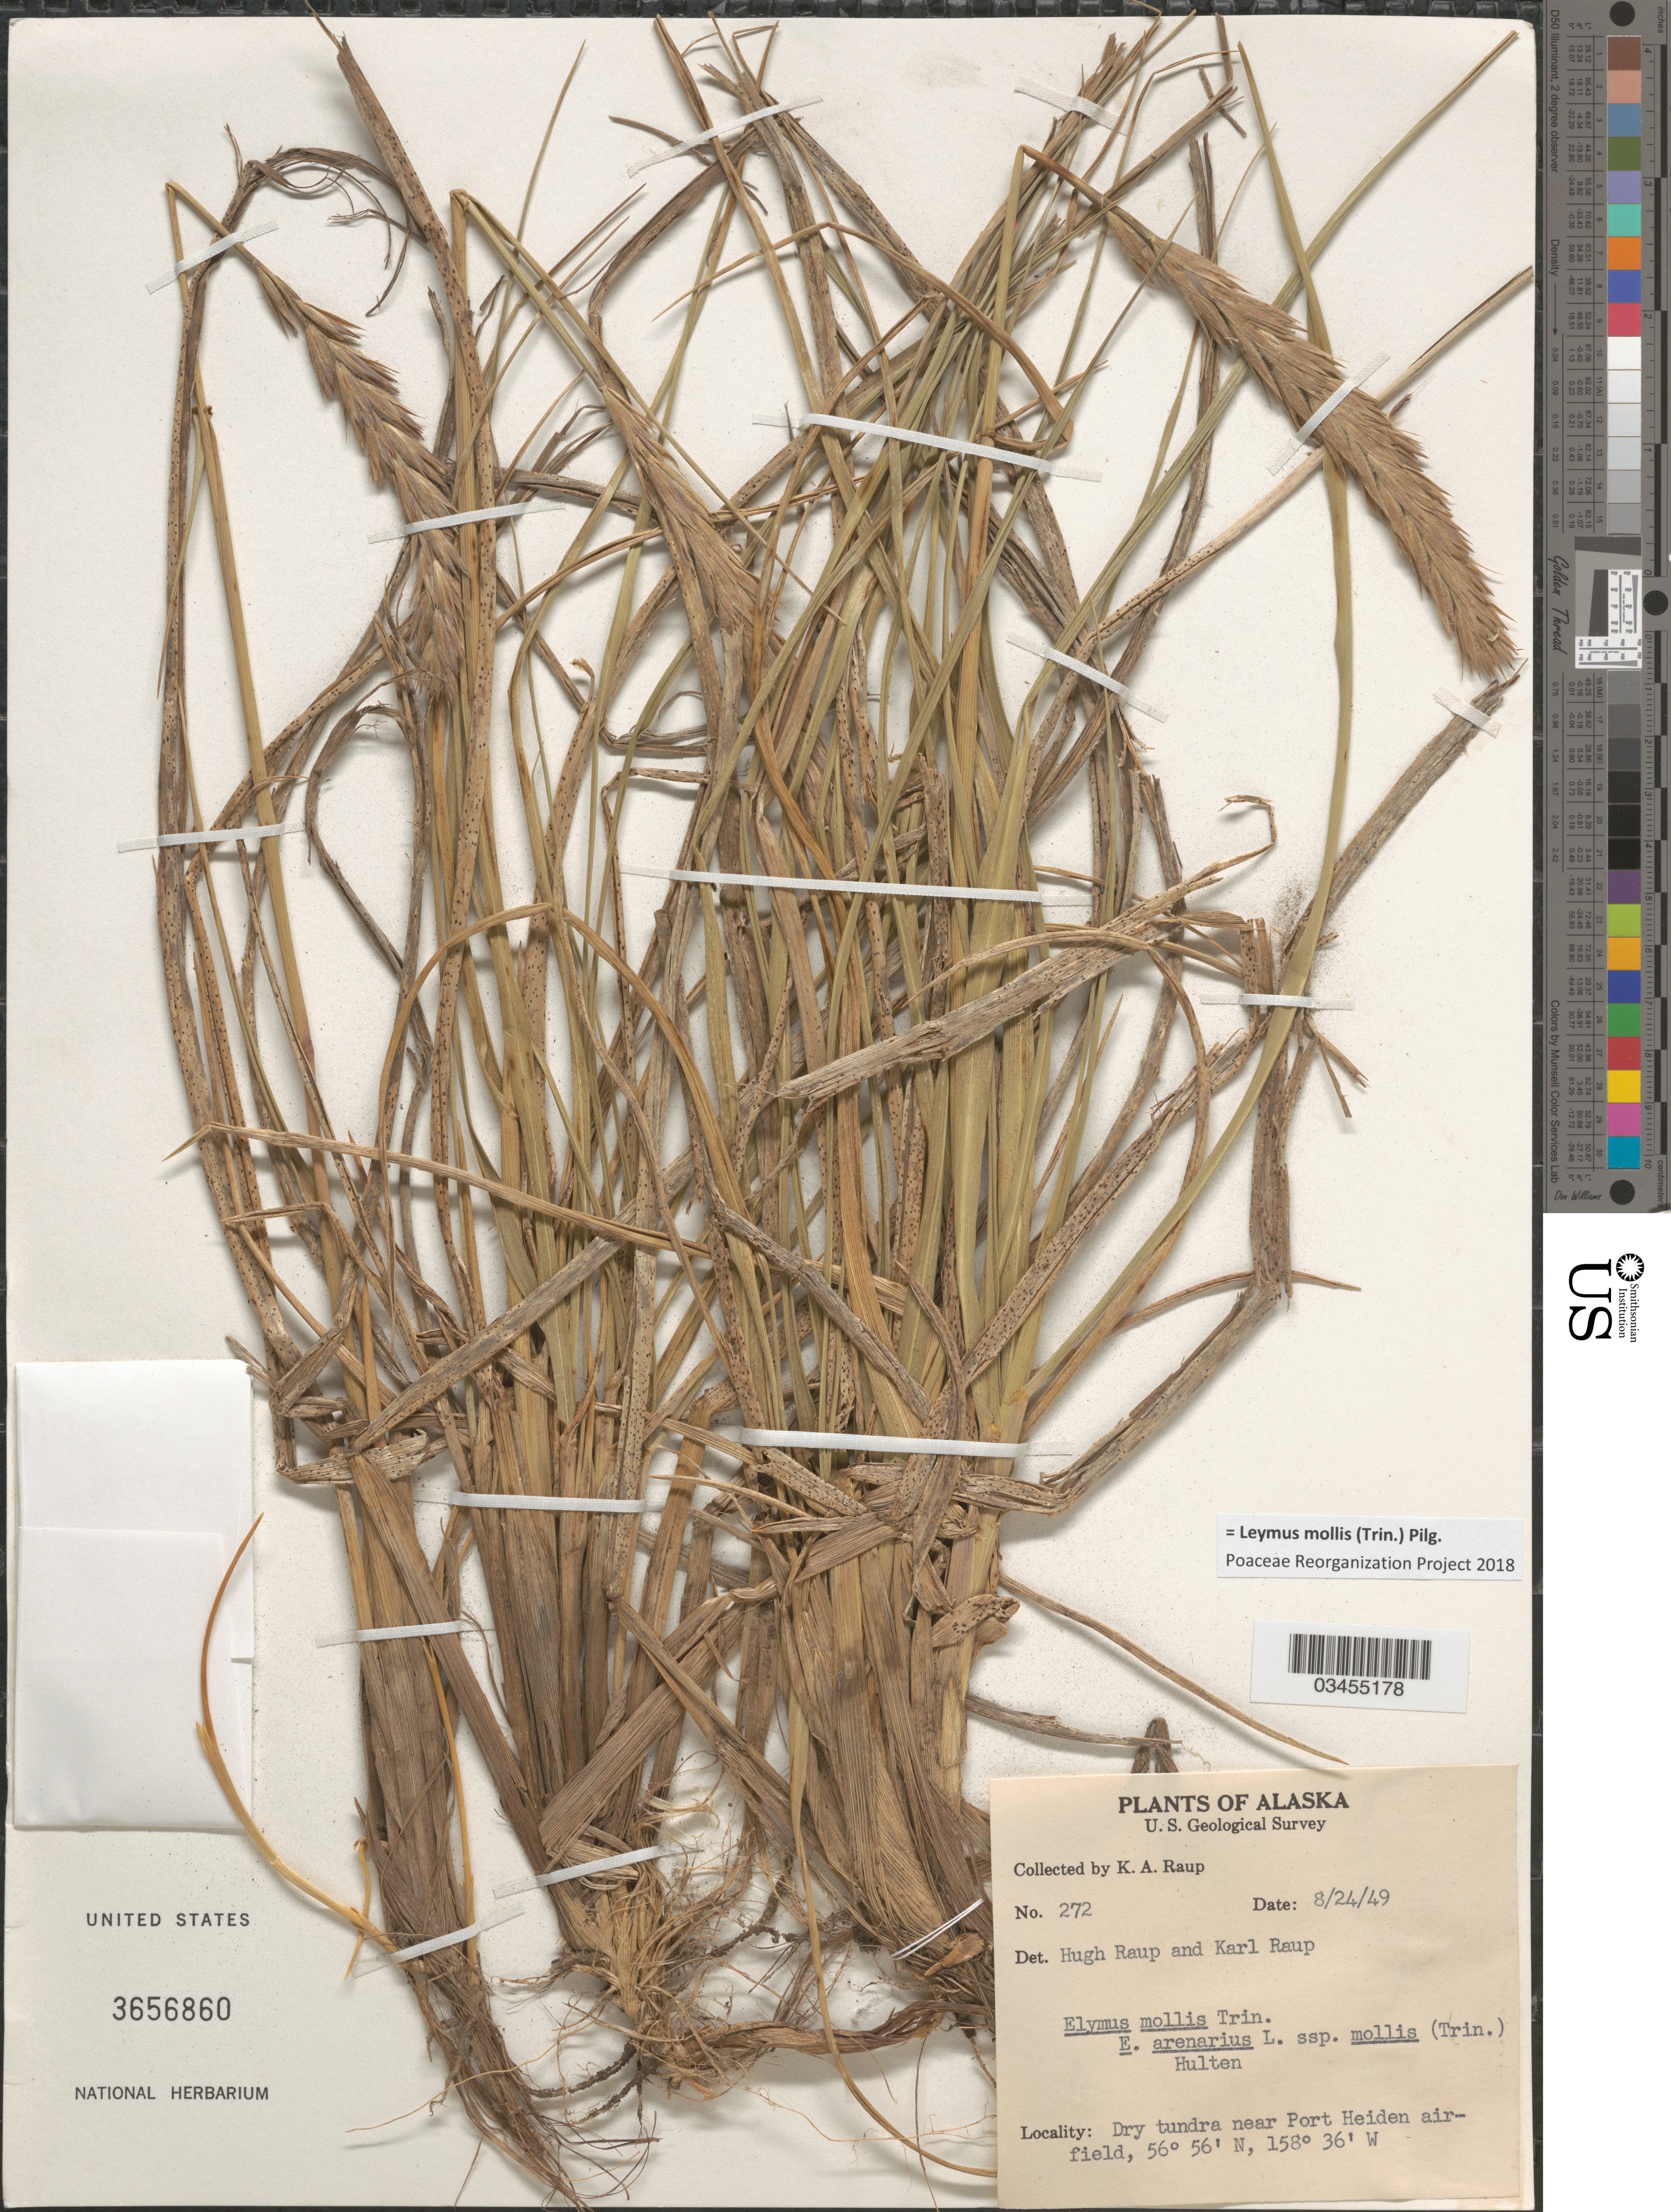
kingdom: Plantae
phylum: Tracheophyta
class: Liliopsida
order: Poales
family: Poaceae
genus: Leymus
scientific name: Leymus mollis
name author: (Trin.) Pilg.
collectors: K. Raup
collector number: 272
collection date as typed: Transcribed d/m/y: 24/8/49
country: United States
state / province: Alaska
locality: U.S. Geological Survey. Dry tundra near Port Heiden airfield.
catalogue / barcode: US 3656860